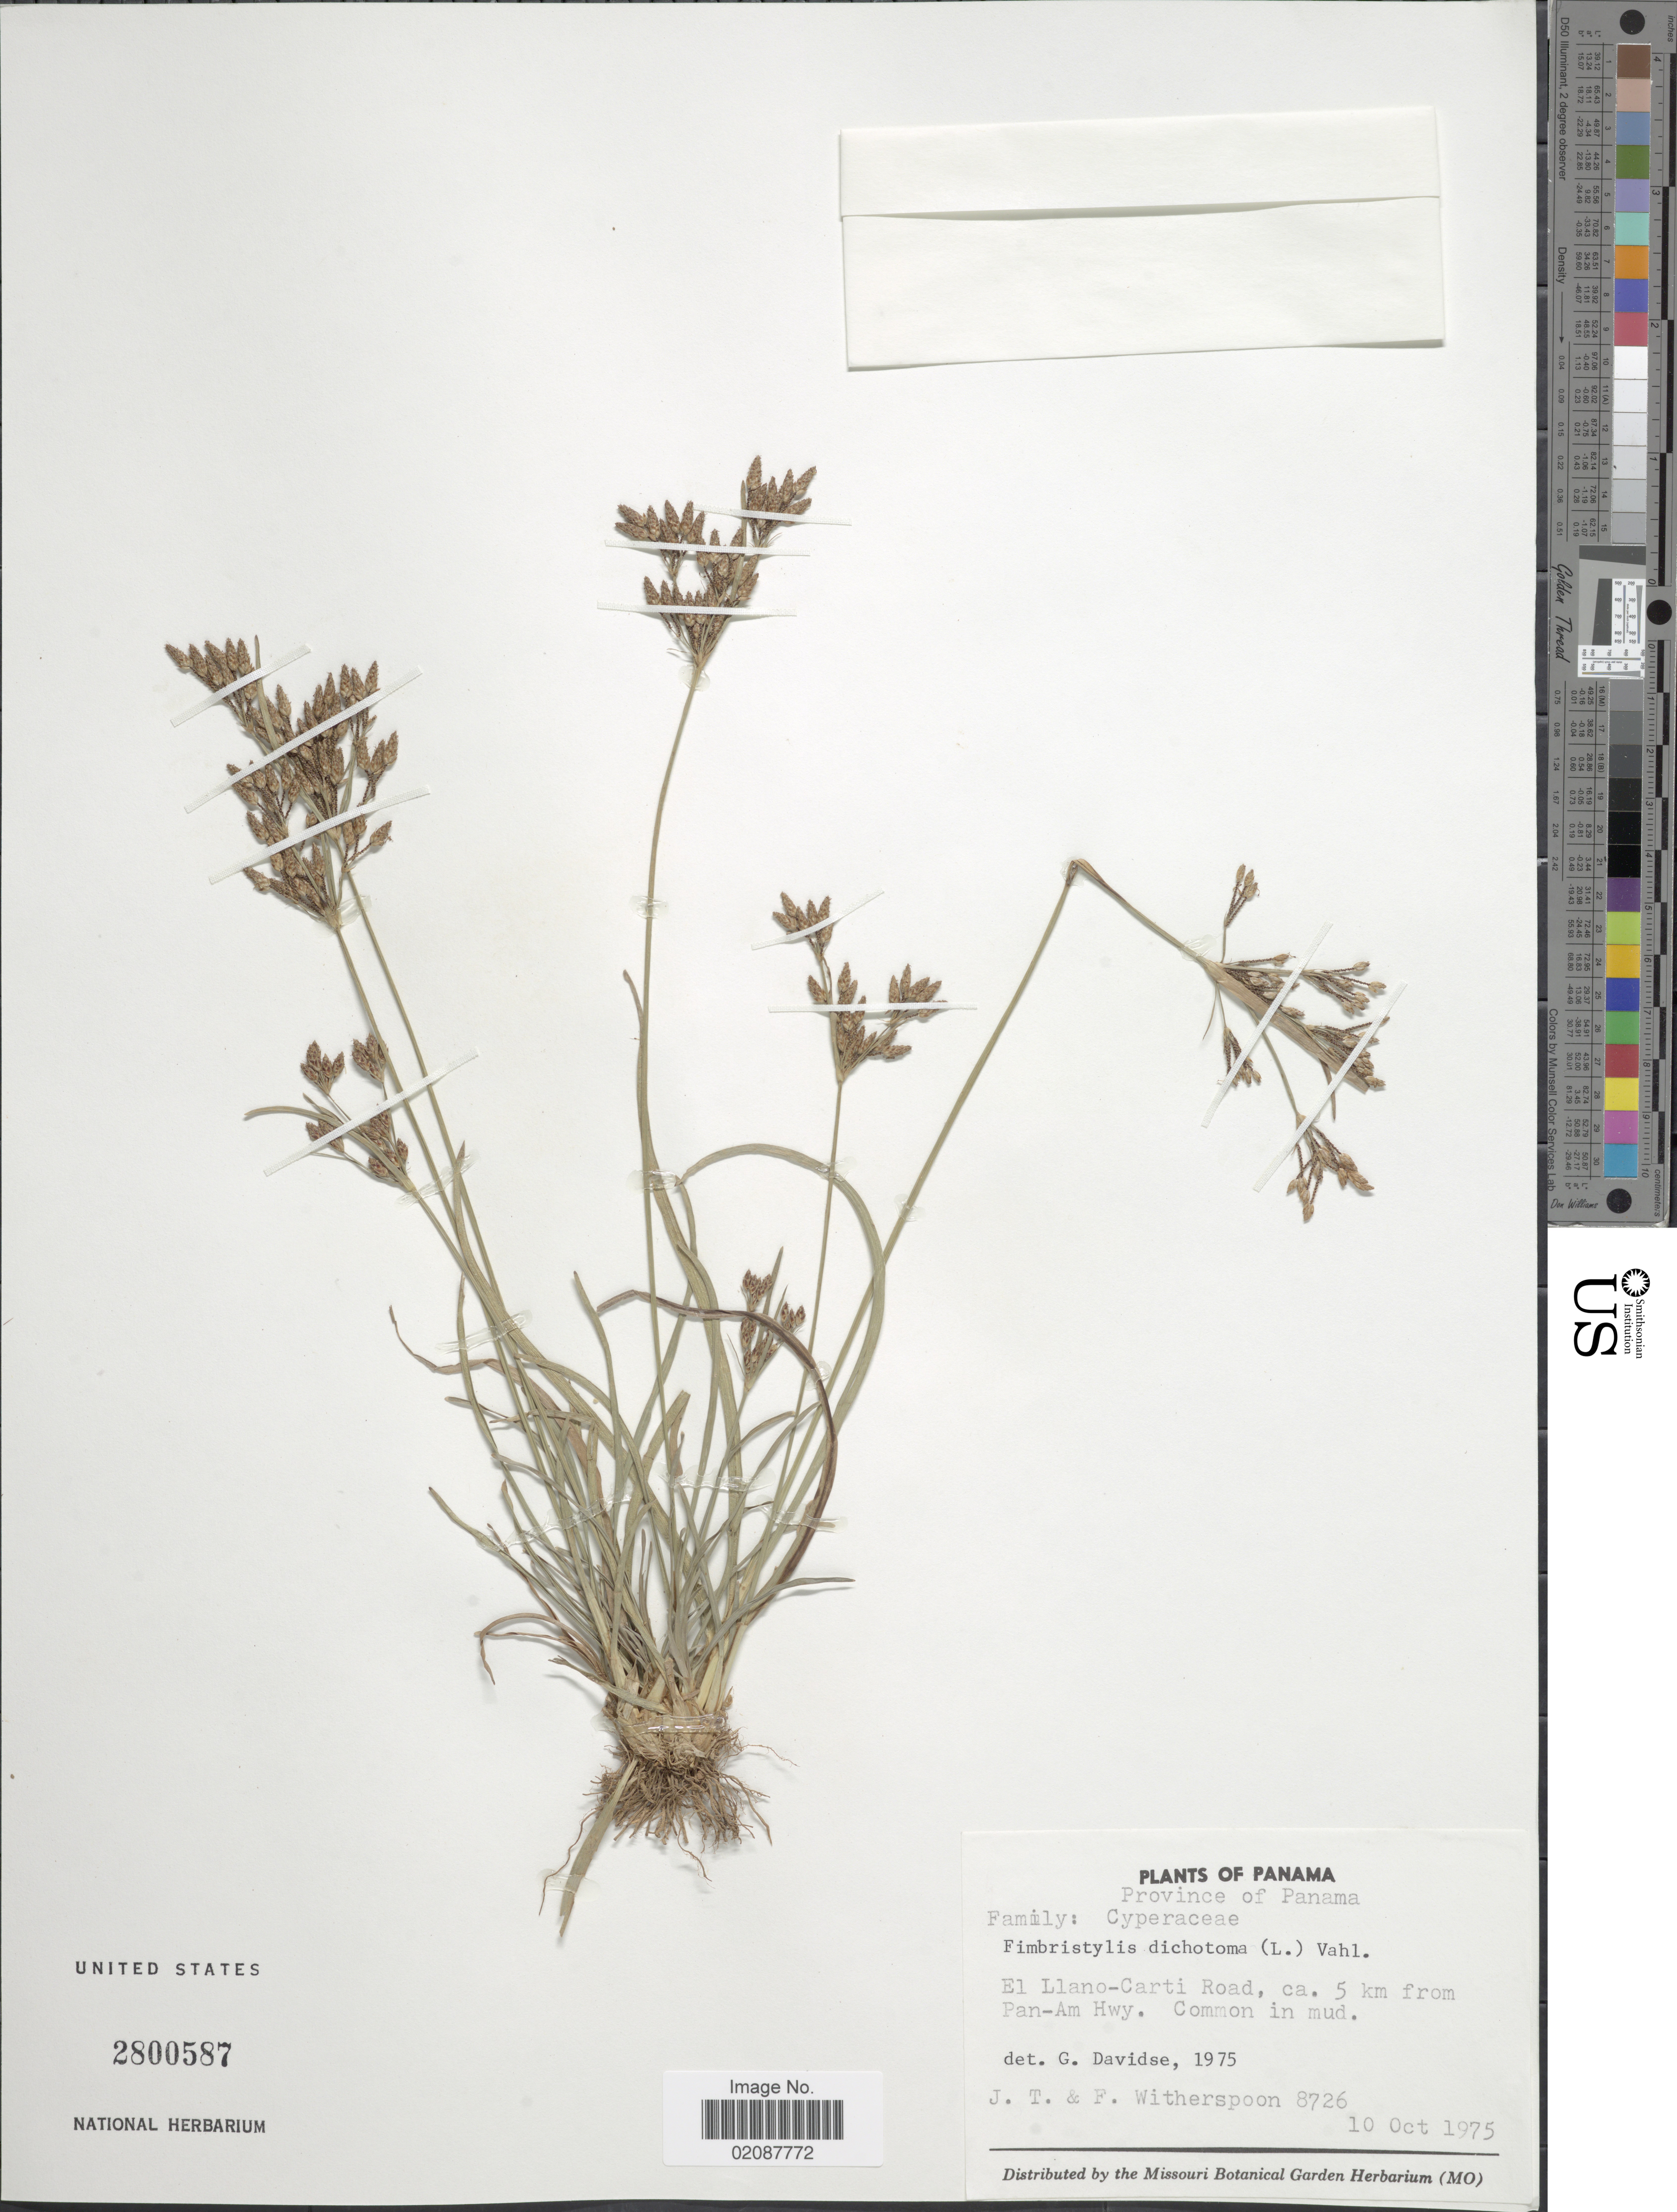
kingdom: Plantae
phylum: Tracheophyta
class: Liliopsida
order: Poales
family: Cyperaceae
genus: Fimbristylis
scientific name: Fimbristylis dichotoma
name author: (L.) Vahl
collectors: J. Witherspoon & F. Witherspoon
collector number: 8726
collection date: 1975-10-10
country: Panama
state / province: Panamá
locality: El Llano-Carti Road, ca. 5 km from Pan-Am Hwy.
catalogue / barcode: US 2800587